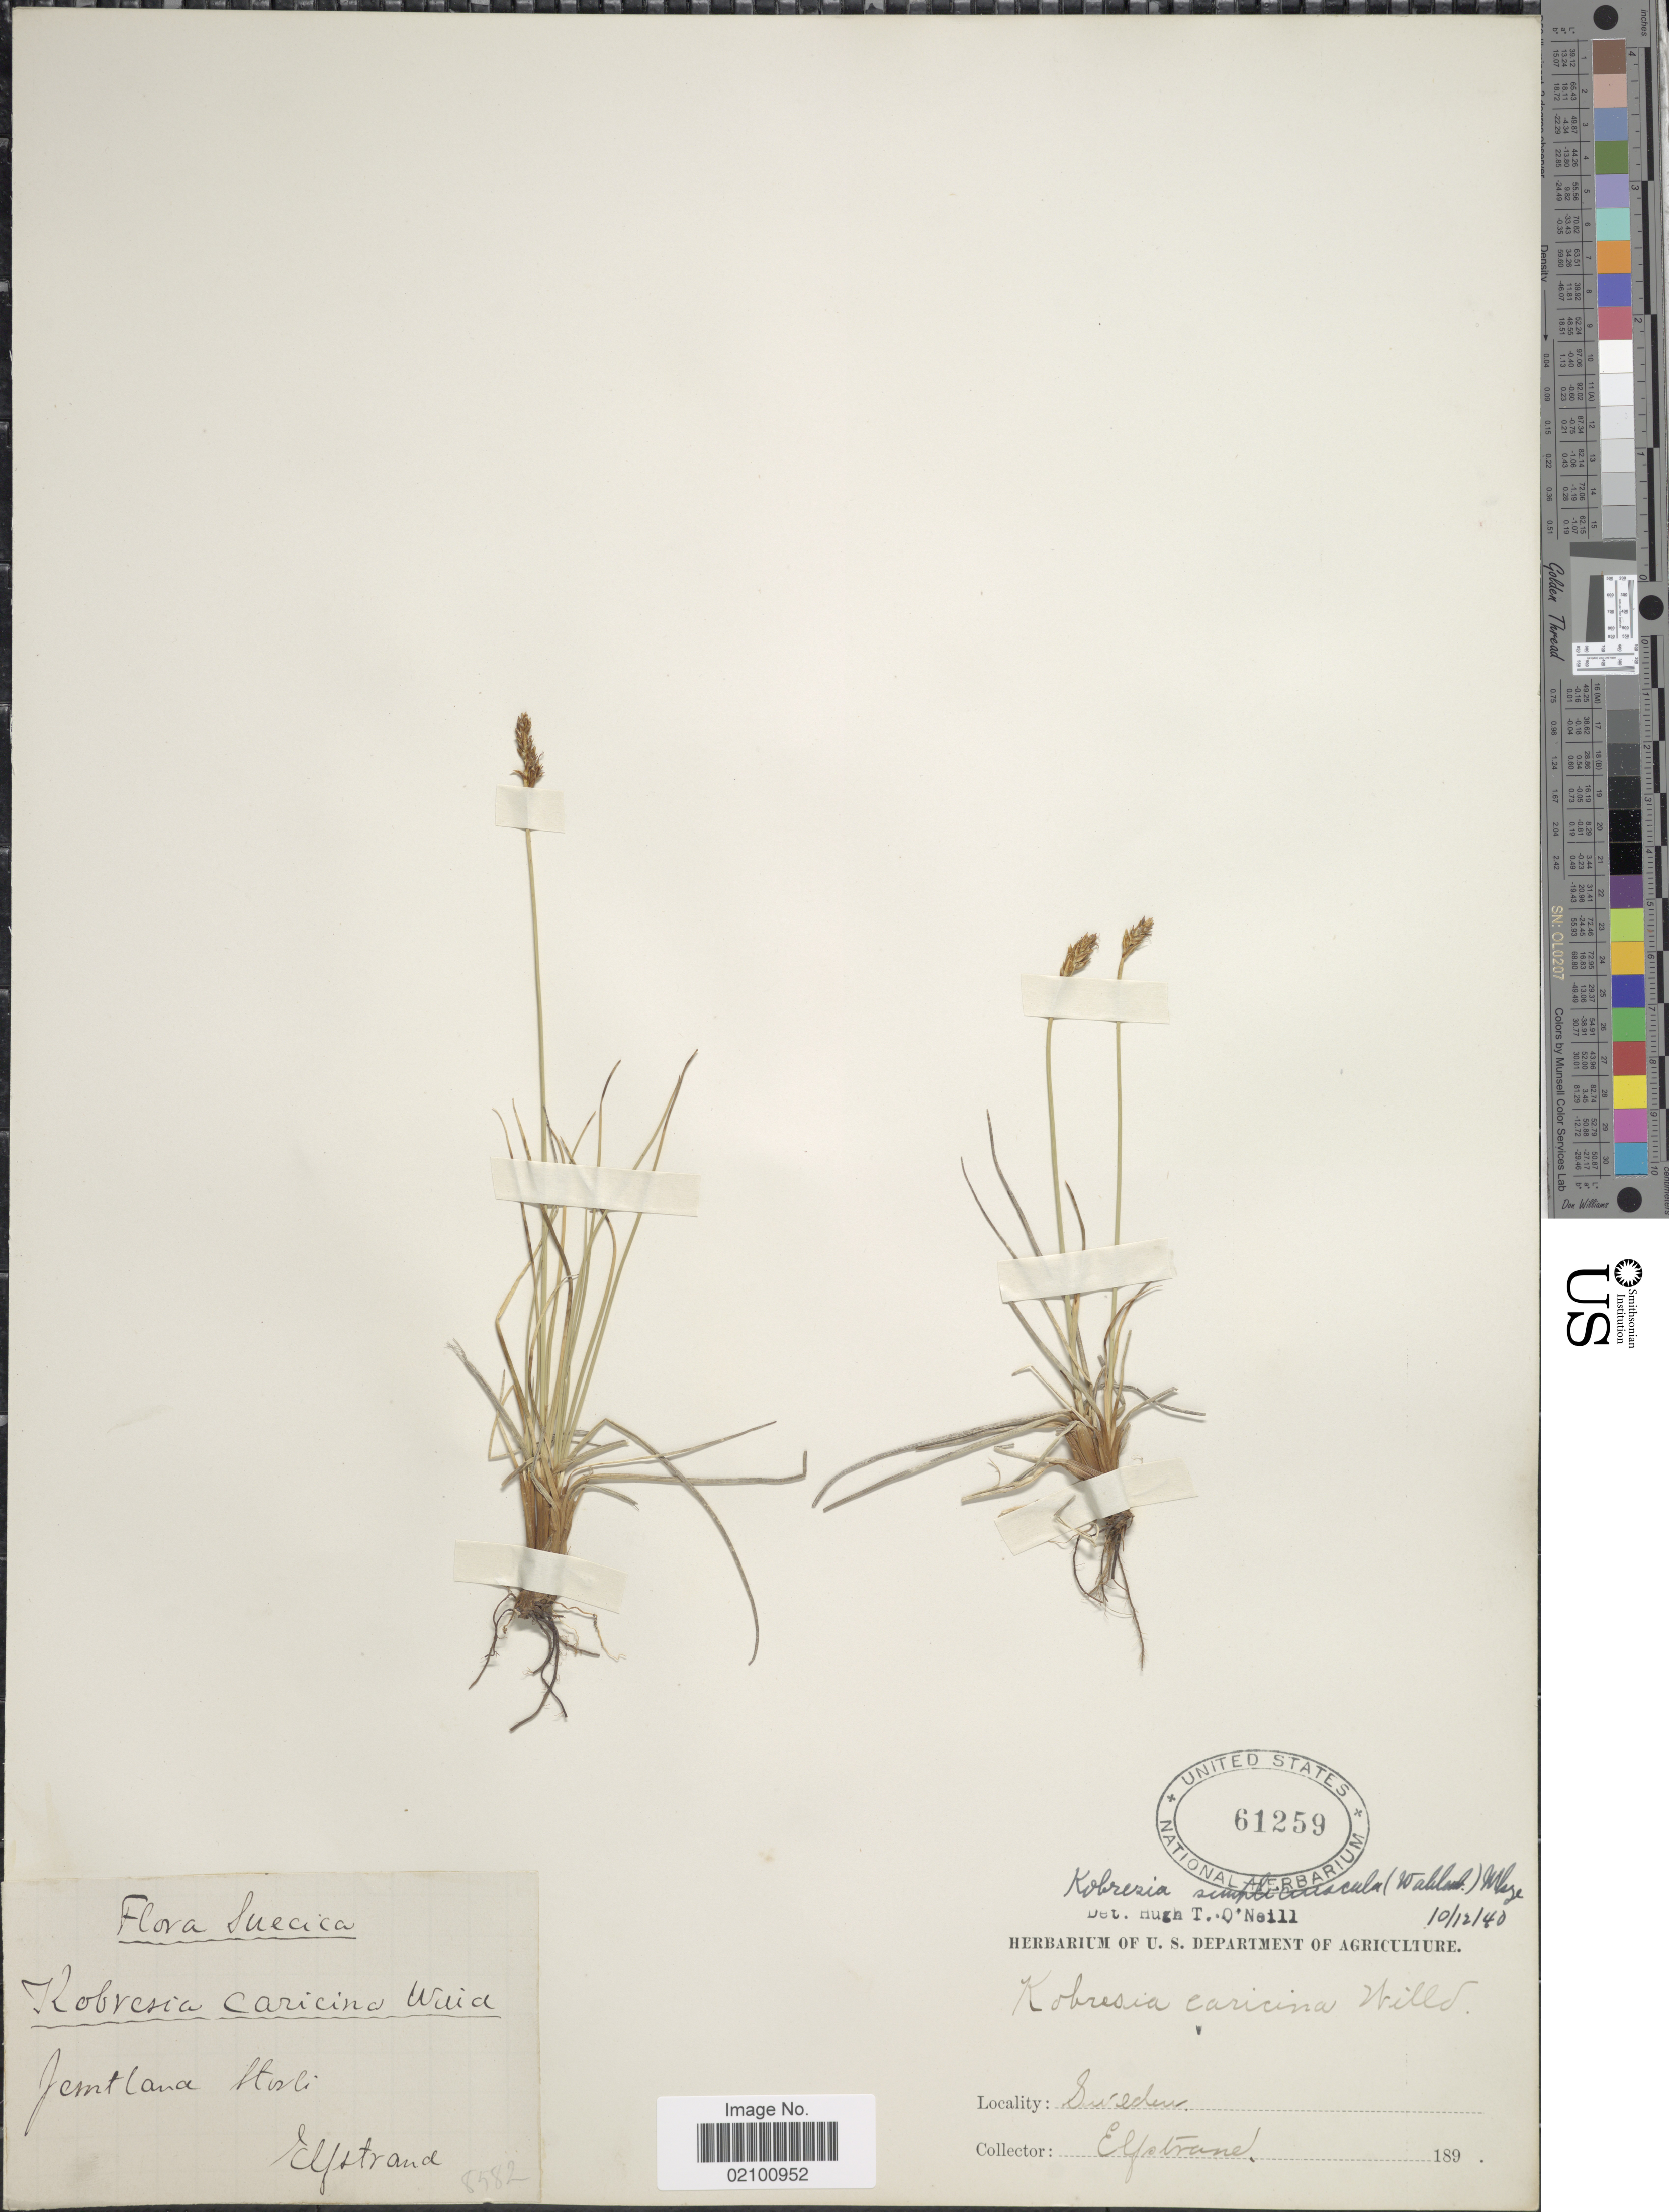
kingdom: Plantae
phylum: Tracheophyta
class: Liliopsida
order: Poales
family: Cyperaceae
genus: Carex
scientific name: Carex simpliciuscula subsp. simpliciuscula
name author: Wahlenb.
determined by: Strong, M. T., (US), Smithsonian Institution - National Museum of Natural History (UNITED STATES)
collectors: M. Elfstrand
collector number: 8582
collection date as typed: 189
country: Sweden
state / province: Jämtland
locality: Suecica, Storli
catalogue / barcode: US 61259